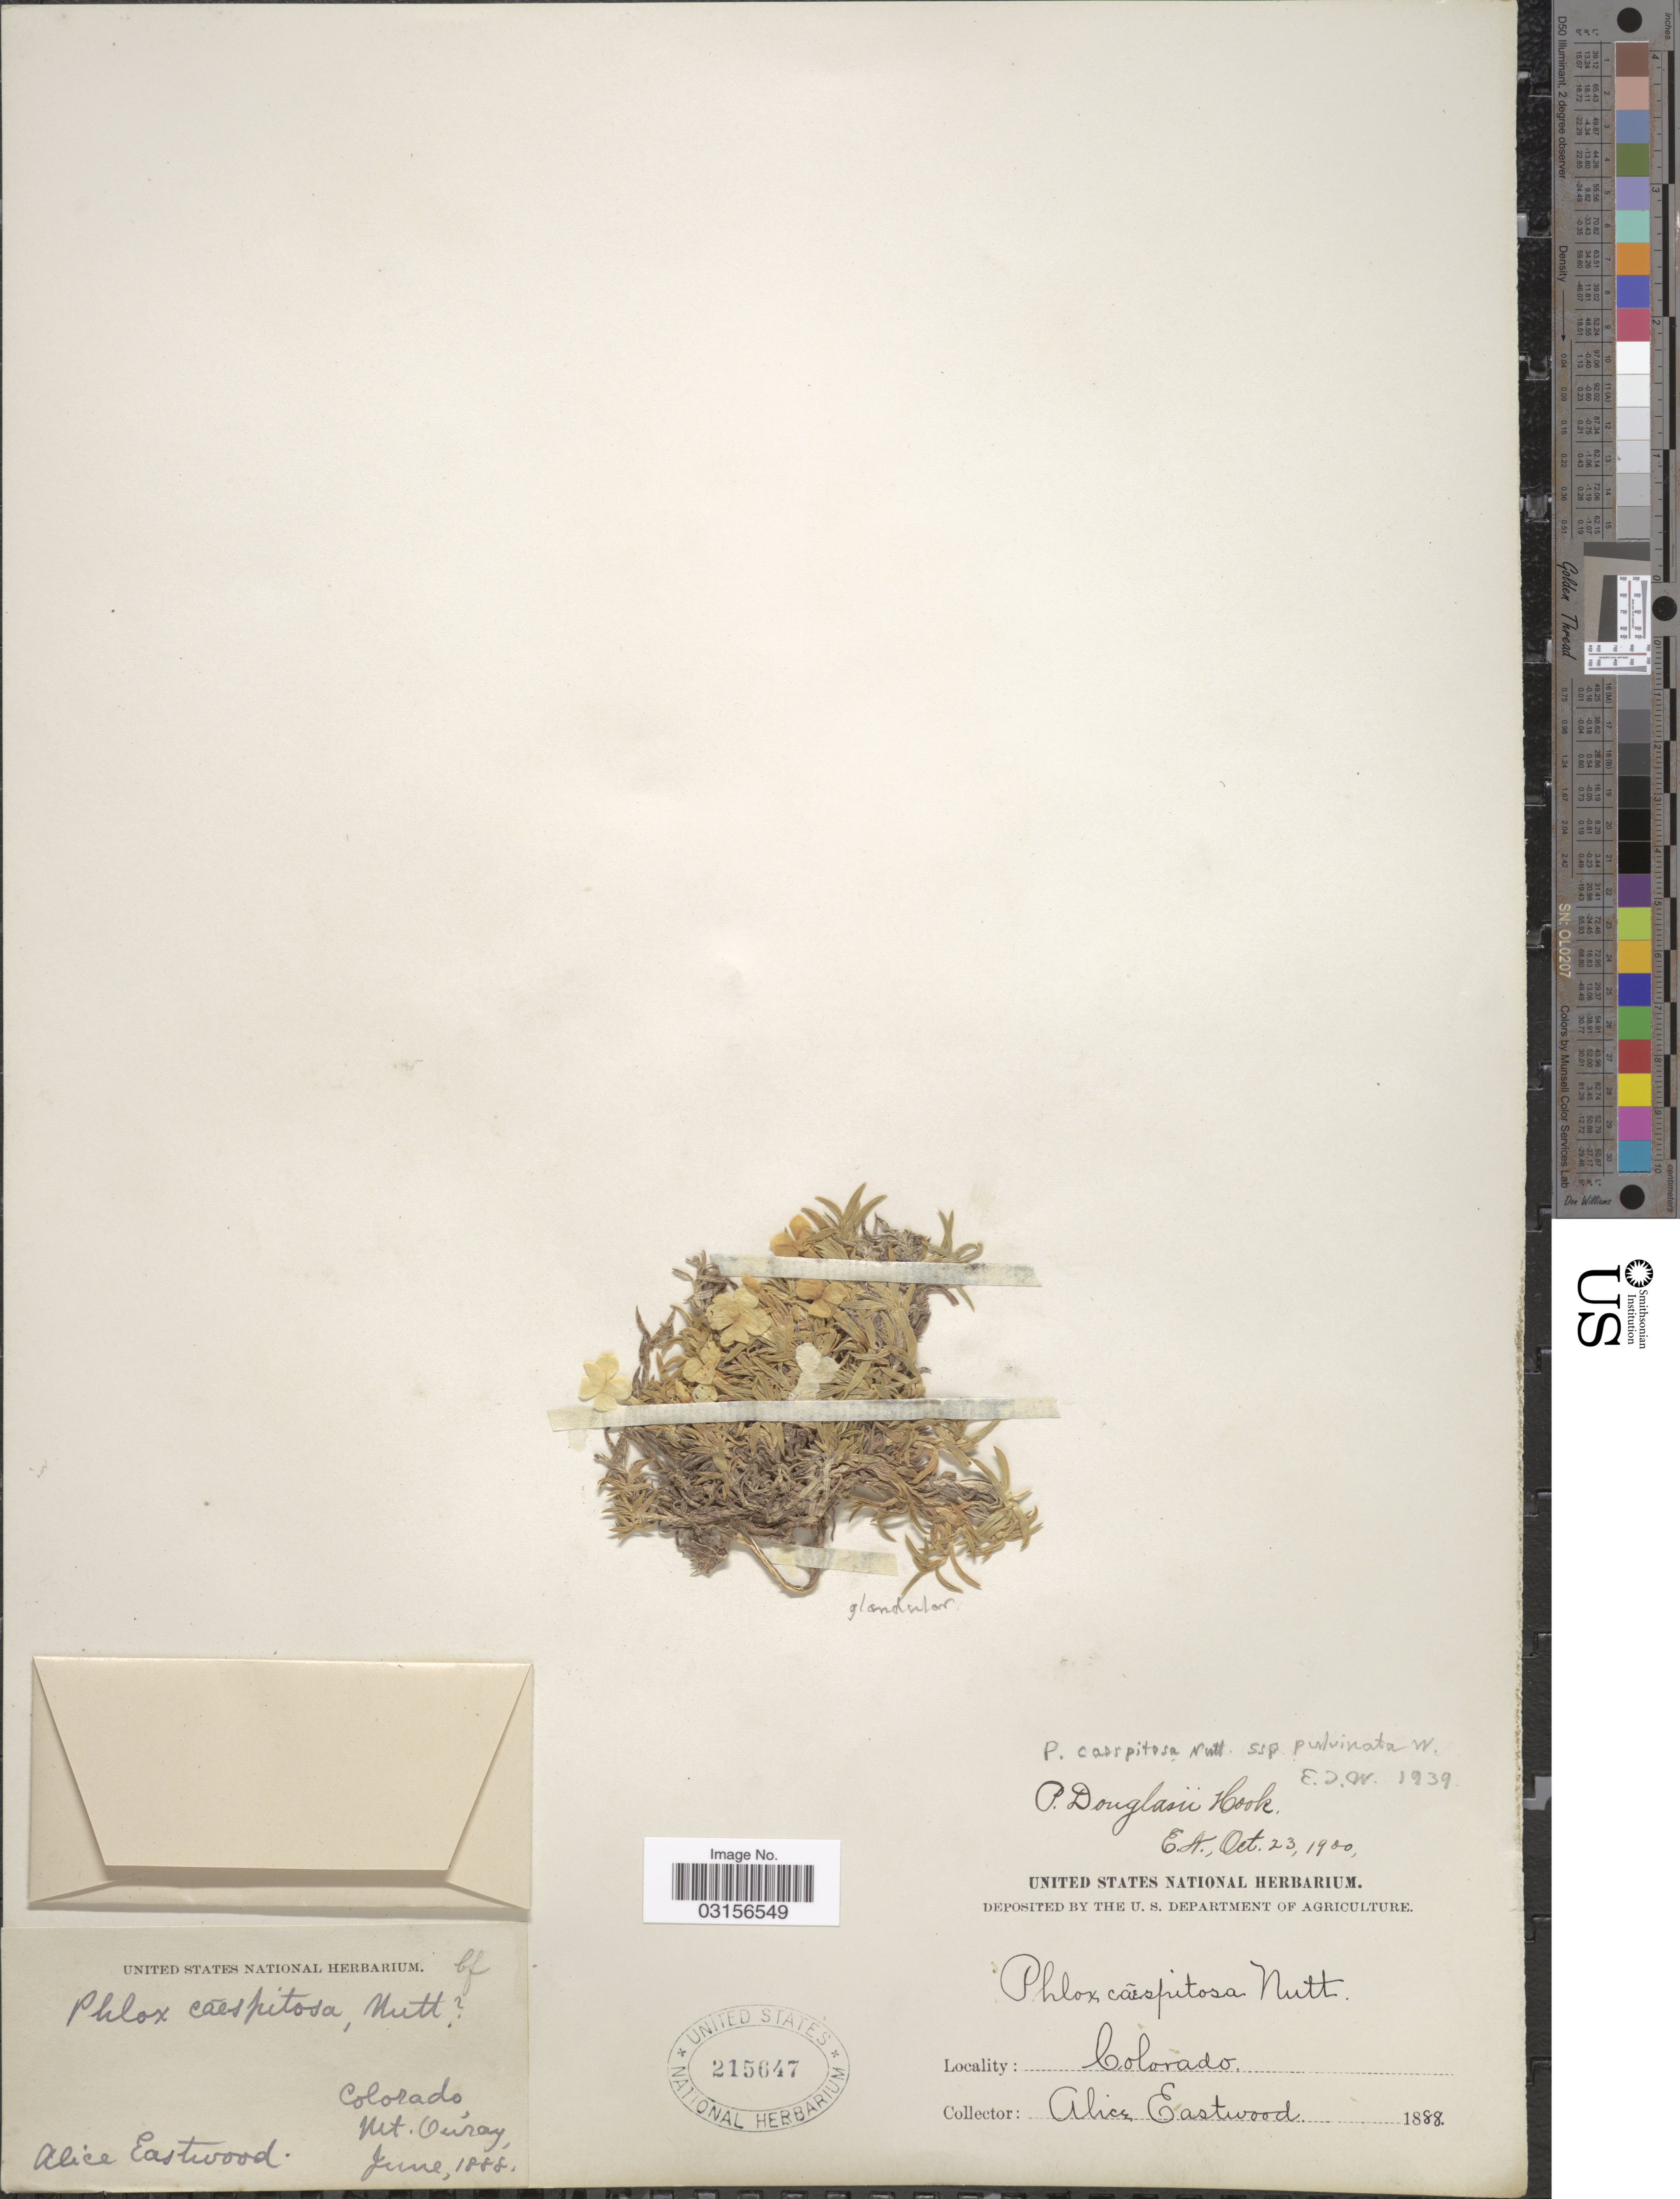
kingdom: Plantae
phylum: Tracheophyta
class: Magnoliopsida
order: Ericales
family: Polemoniaceae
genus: Phlox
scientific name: Phlox condensata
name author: (A. Gray) E.E. Nelson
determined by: Mayfield, M. H.; Ferguson, C. J.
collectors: A. Eastwood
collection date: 1888-06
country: United States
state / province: Colorado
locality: Mt. Ouray.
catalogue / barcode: US 215647